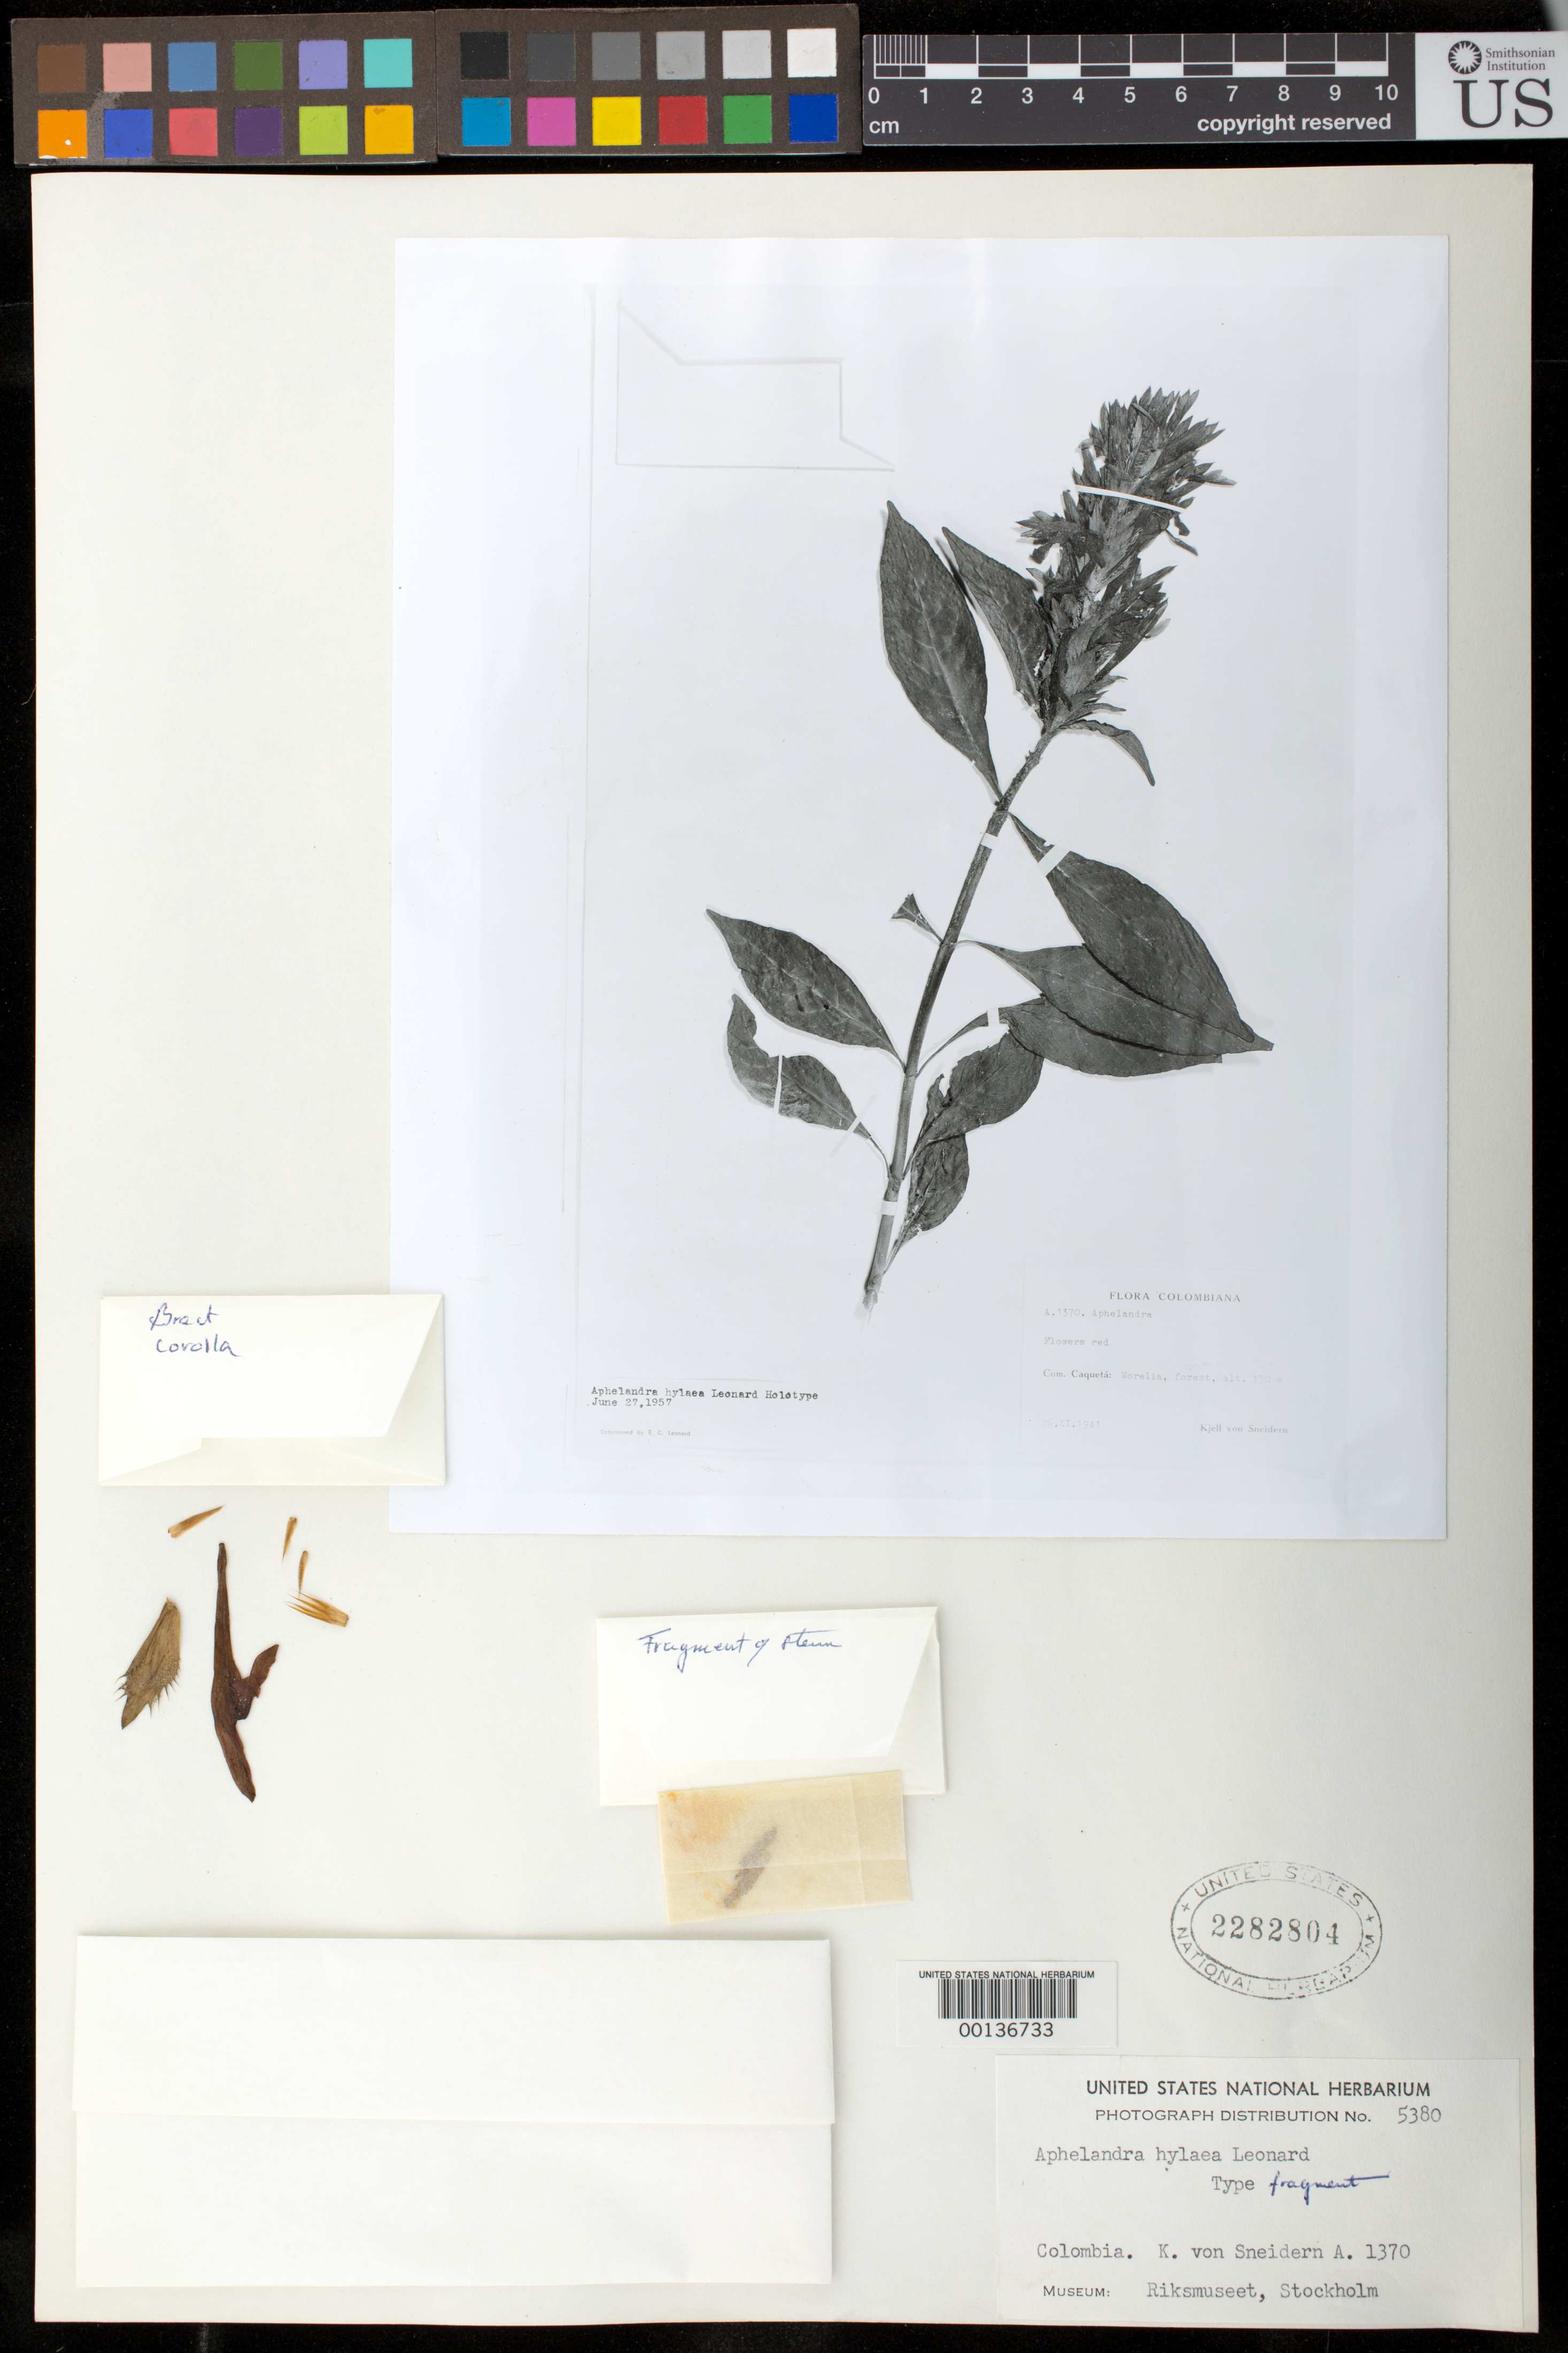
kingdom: Plantae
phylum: Tracheophyta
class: Magnoliopsida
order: Lamiales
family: Acanthaceae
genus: Aphelandra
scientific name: Aphelandra hylaea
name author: Leonard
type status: Isotype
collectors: K. von Sneidern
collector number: A 1370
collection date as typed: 26 Nov 1945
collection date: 1945-11-26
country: Colombia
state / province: Caquetá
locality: Morelia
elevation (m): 150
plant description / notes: Photograph and fragmentary material of (holo) type specimen ex herb. Stockholm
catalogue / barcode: US 2282804